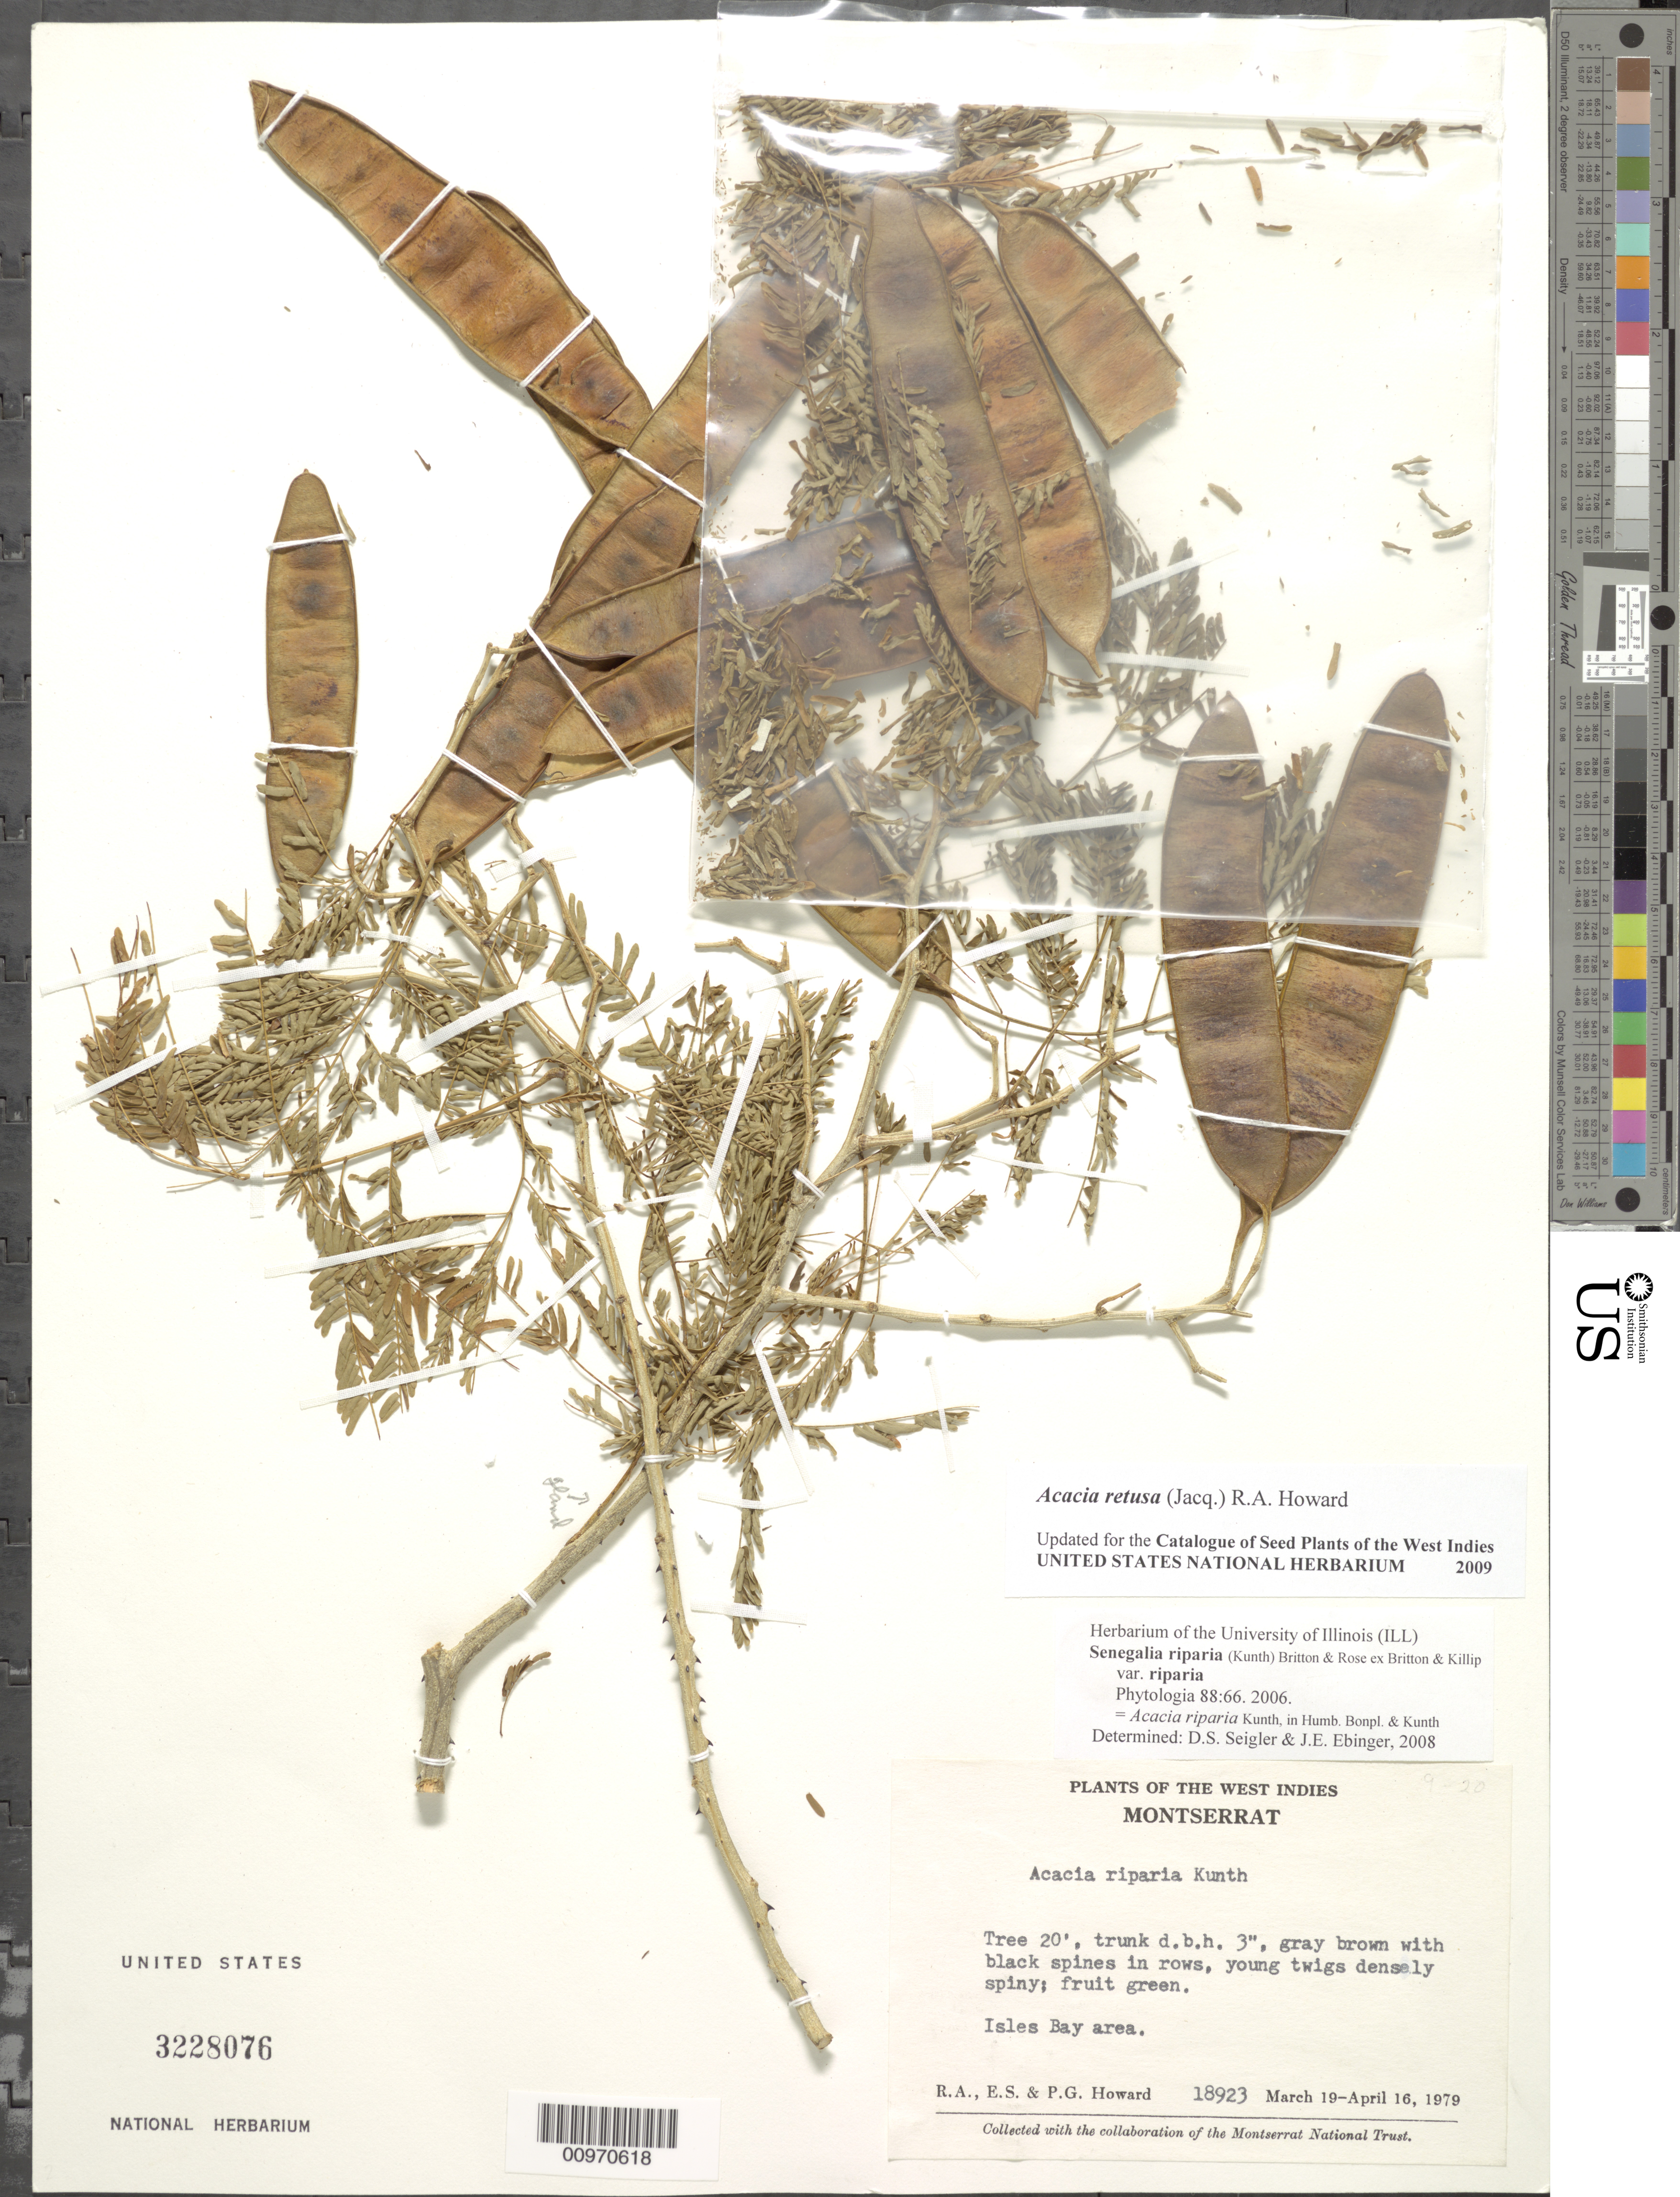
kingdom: Plantae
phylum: Tracheophyta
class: Magnoliopsida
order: Fabales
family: Fabaceae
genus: Senegalia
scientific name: Senegalia riparia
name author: (Kunth) Britton & Rose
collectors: R. A. Howard, E. S. Howard & P. Howard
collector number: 18923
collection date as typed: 19 Mar 1979 to 16 Apr 1979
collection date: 1979-03-19/1979-04-16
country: Montserrat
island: Montserrat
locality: Isles Bay area.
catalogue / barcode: US 3228076